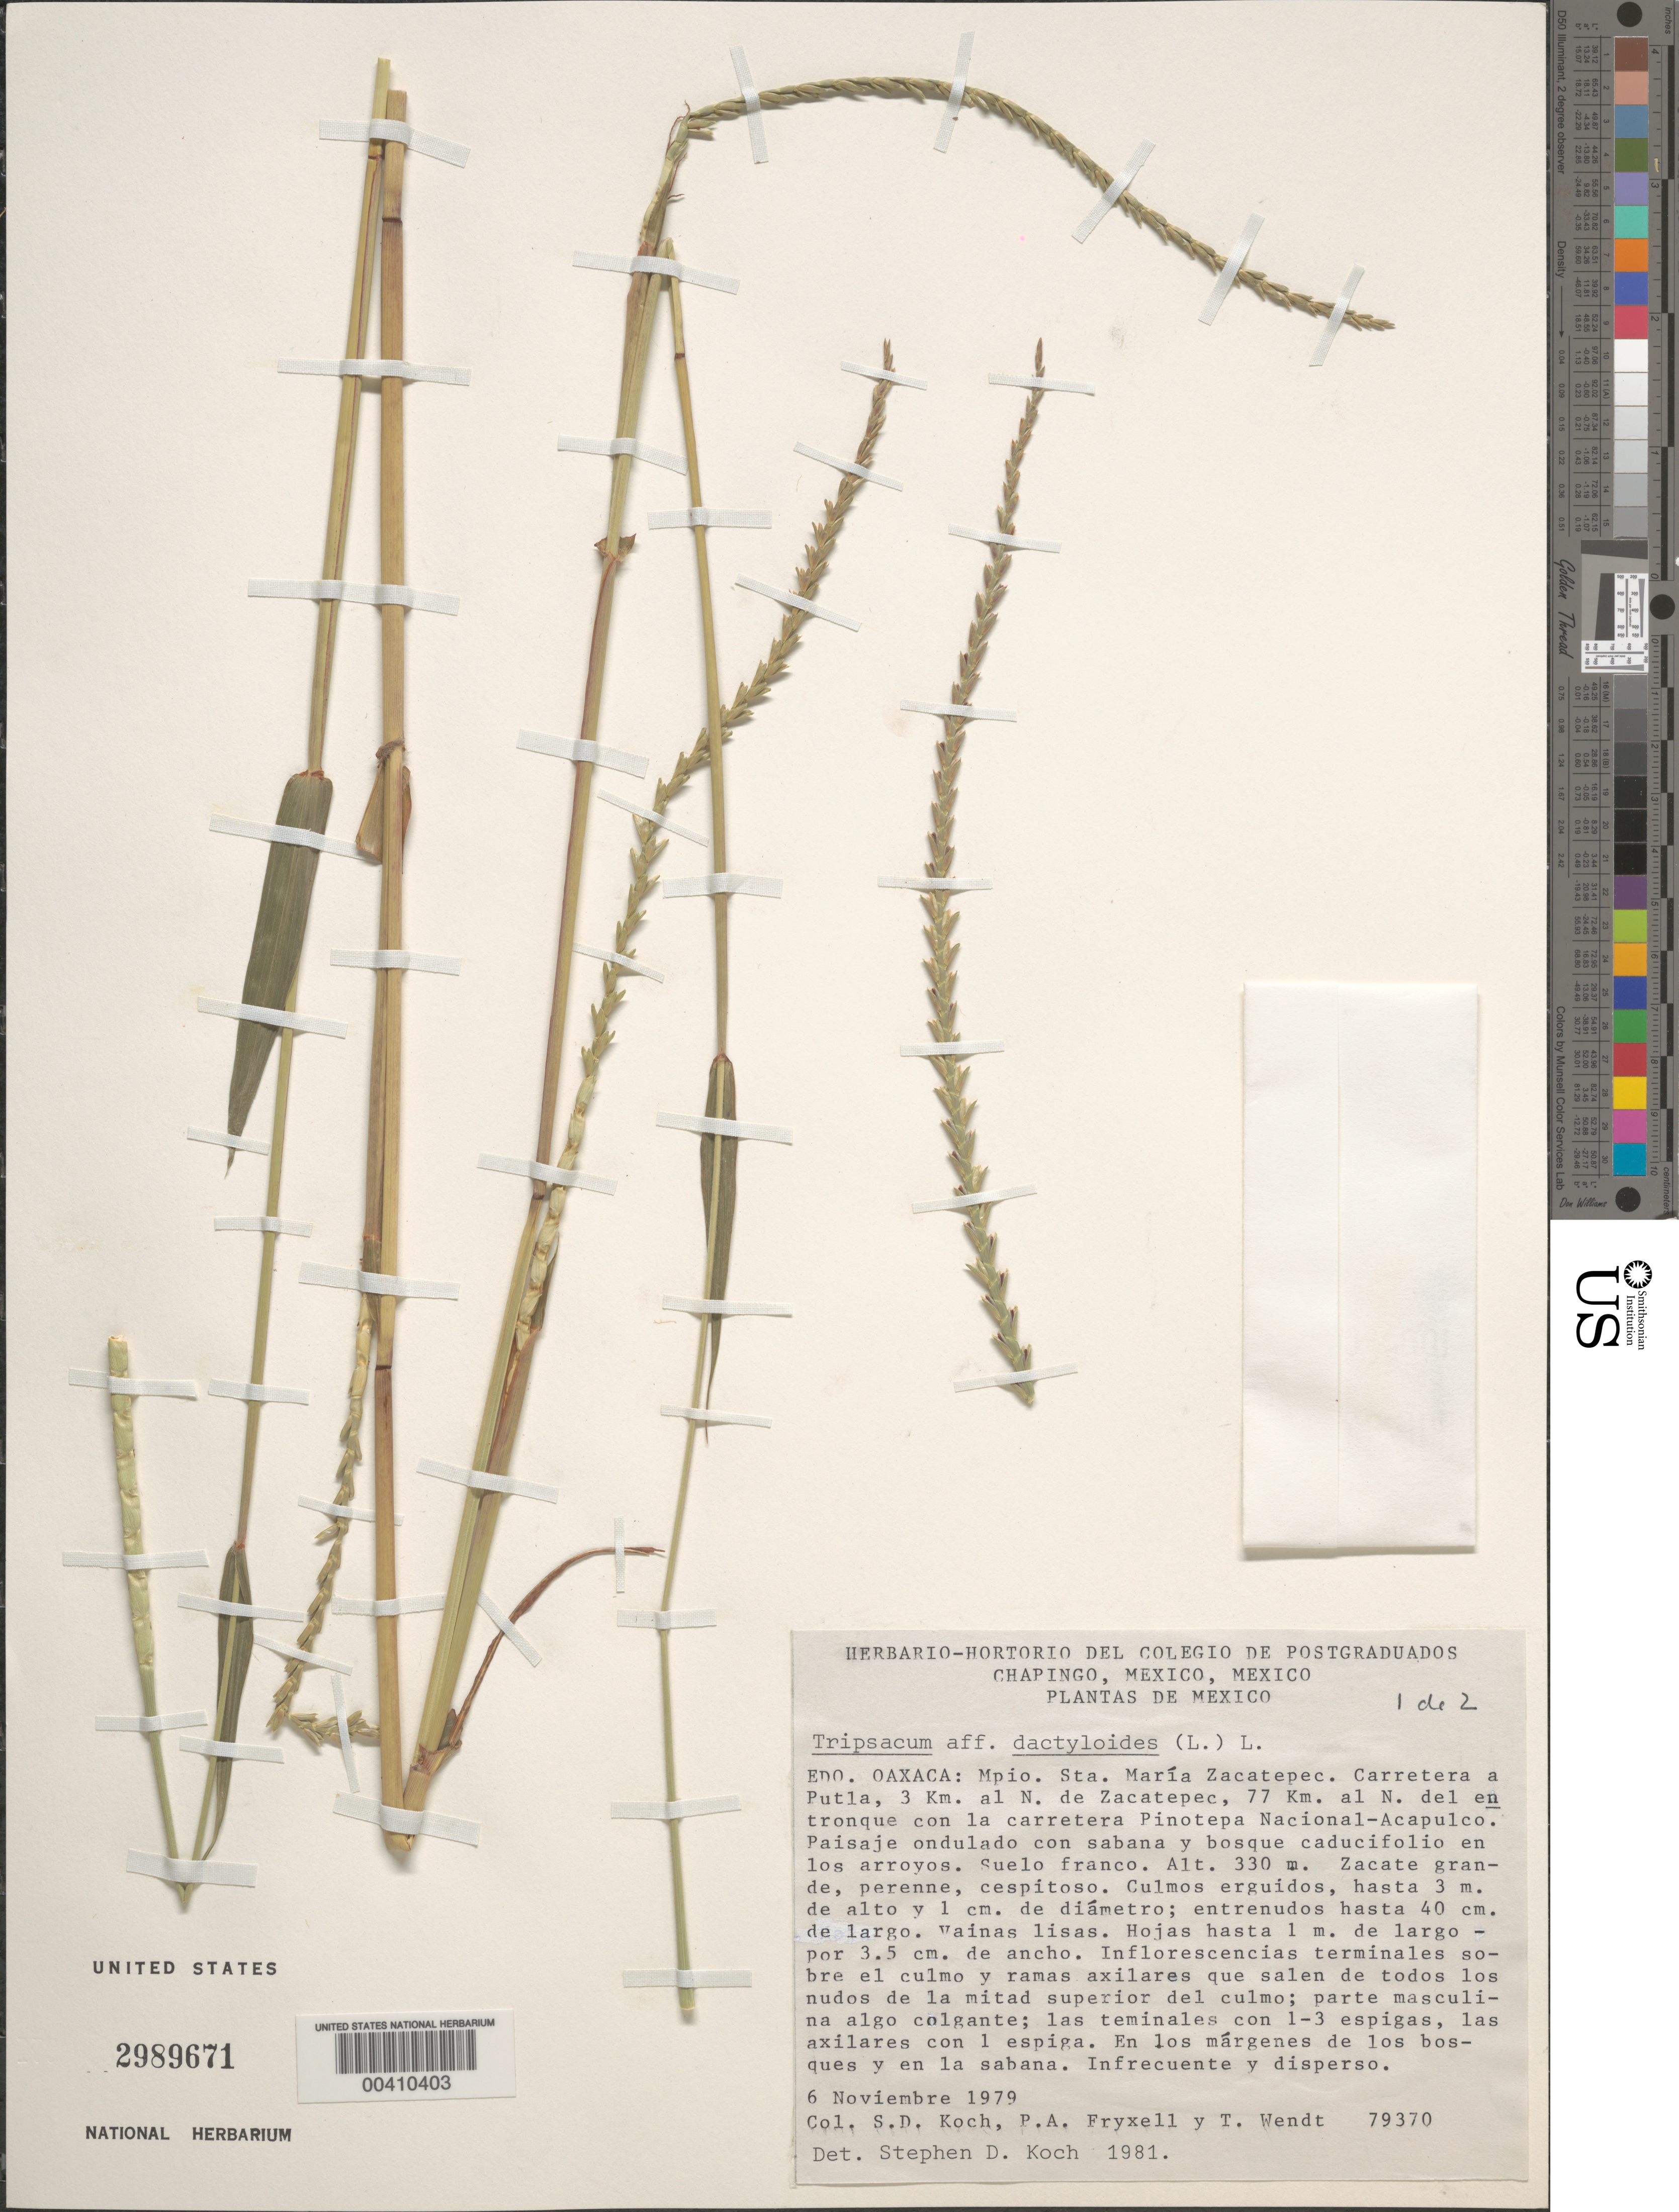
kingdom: Plantae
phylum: Tracheophyta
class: Liliopsida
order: Poales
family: Poaceae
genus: Tripsacum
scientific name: Tripsacum dactyloides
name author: (L.) L.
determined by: Koch, S. D.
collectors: S. D. Koch, P. A. Fryxell & T. L. Wendt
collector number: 79370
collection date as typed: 6 Nov 1979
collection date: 1979-11-06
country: Mexico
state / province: Oaxaca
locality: Sta. Mar¡a Zacatepec Mun, hwy to Putla, 3 km N of Zacatepec, 77 km N of entronque with Pinotepa Nacional-Acapulco Hwy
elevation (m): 330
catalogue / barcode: US 2989671